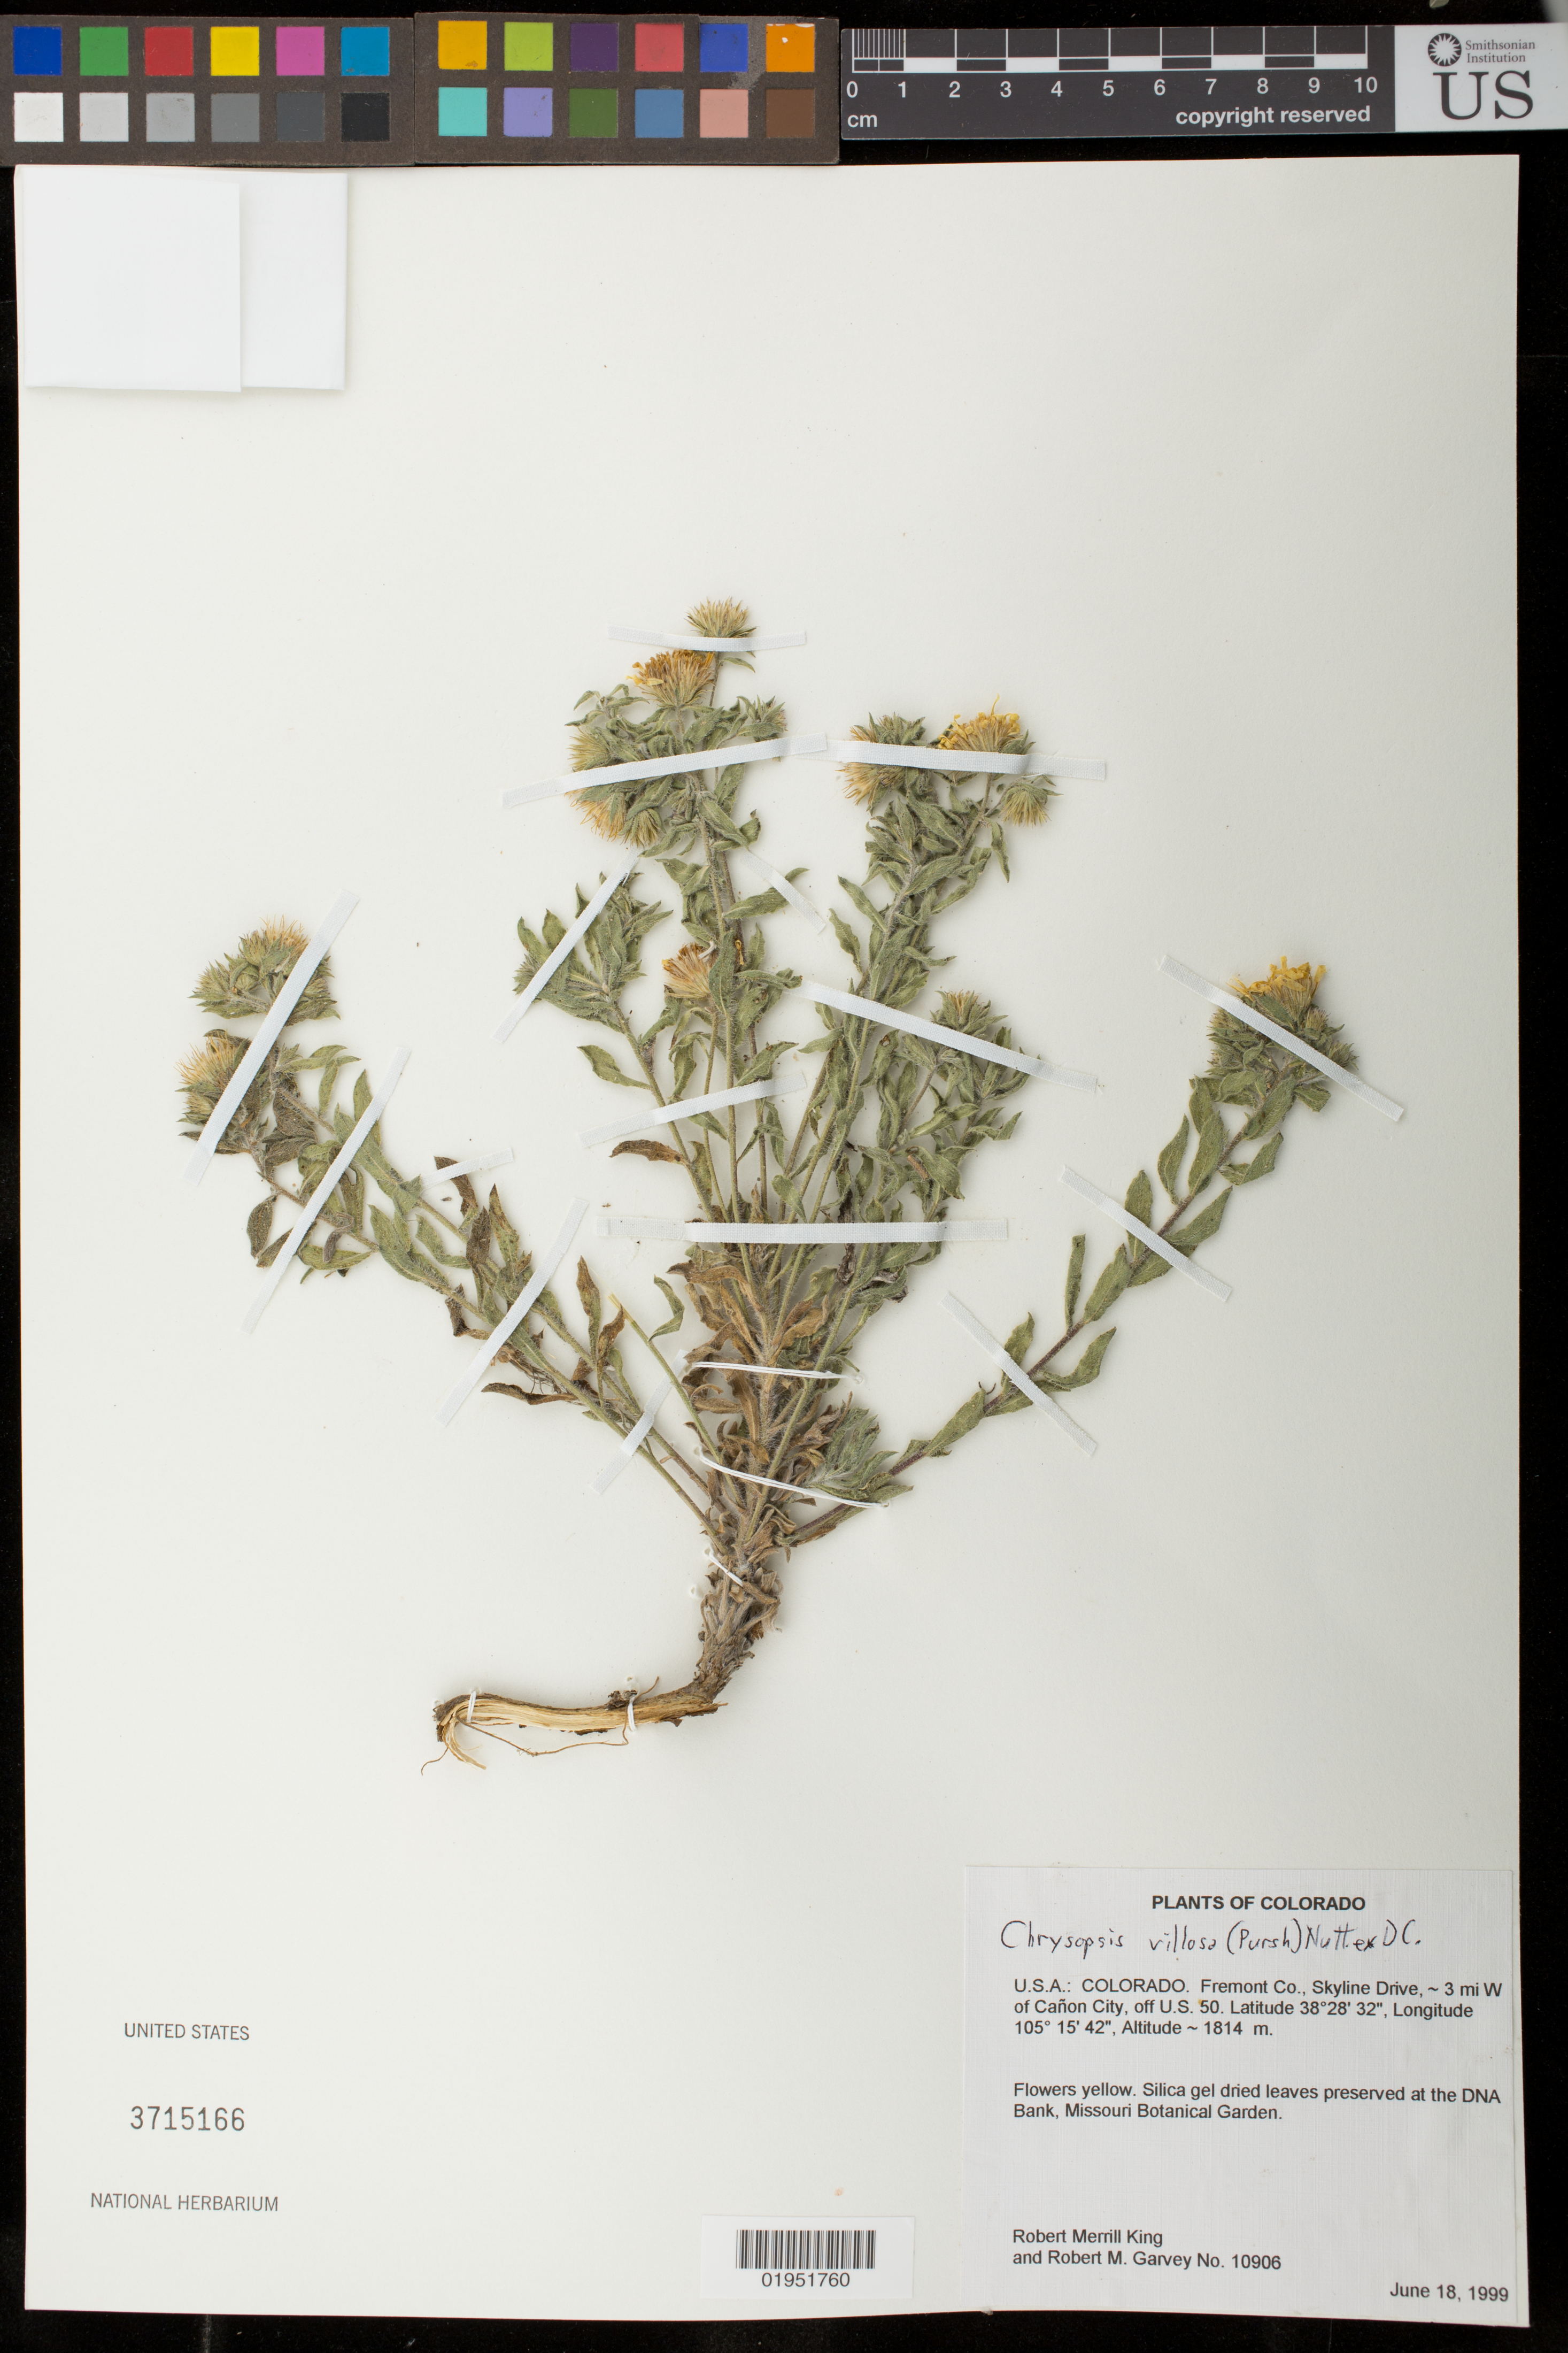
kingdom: Plantae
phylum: Tracheophyta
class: Magnoliopsida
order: Asterales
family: Asteraceae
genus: Chrysopsis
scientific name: Chrysopsis villosa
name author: (Pursh) Nutt. ex DC.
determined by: Robinson, Harold E., (US)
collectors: R. M. King & R. Garvey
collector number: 10906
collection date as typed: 18 Jun 1999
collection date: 1999-06-18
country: United States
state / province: Colorado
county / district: Fremont Co.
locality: Skyline Drive, ca. 3 mil W of Canon City, off US 50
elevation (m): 1814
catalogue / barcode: US 3715166